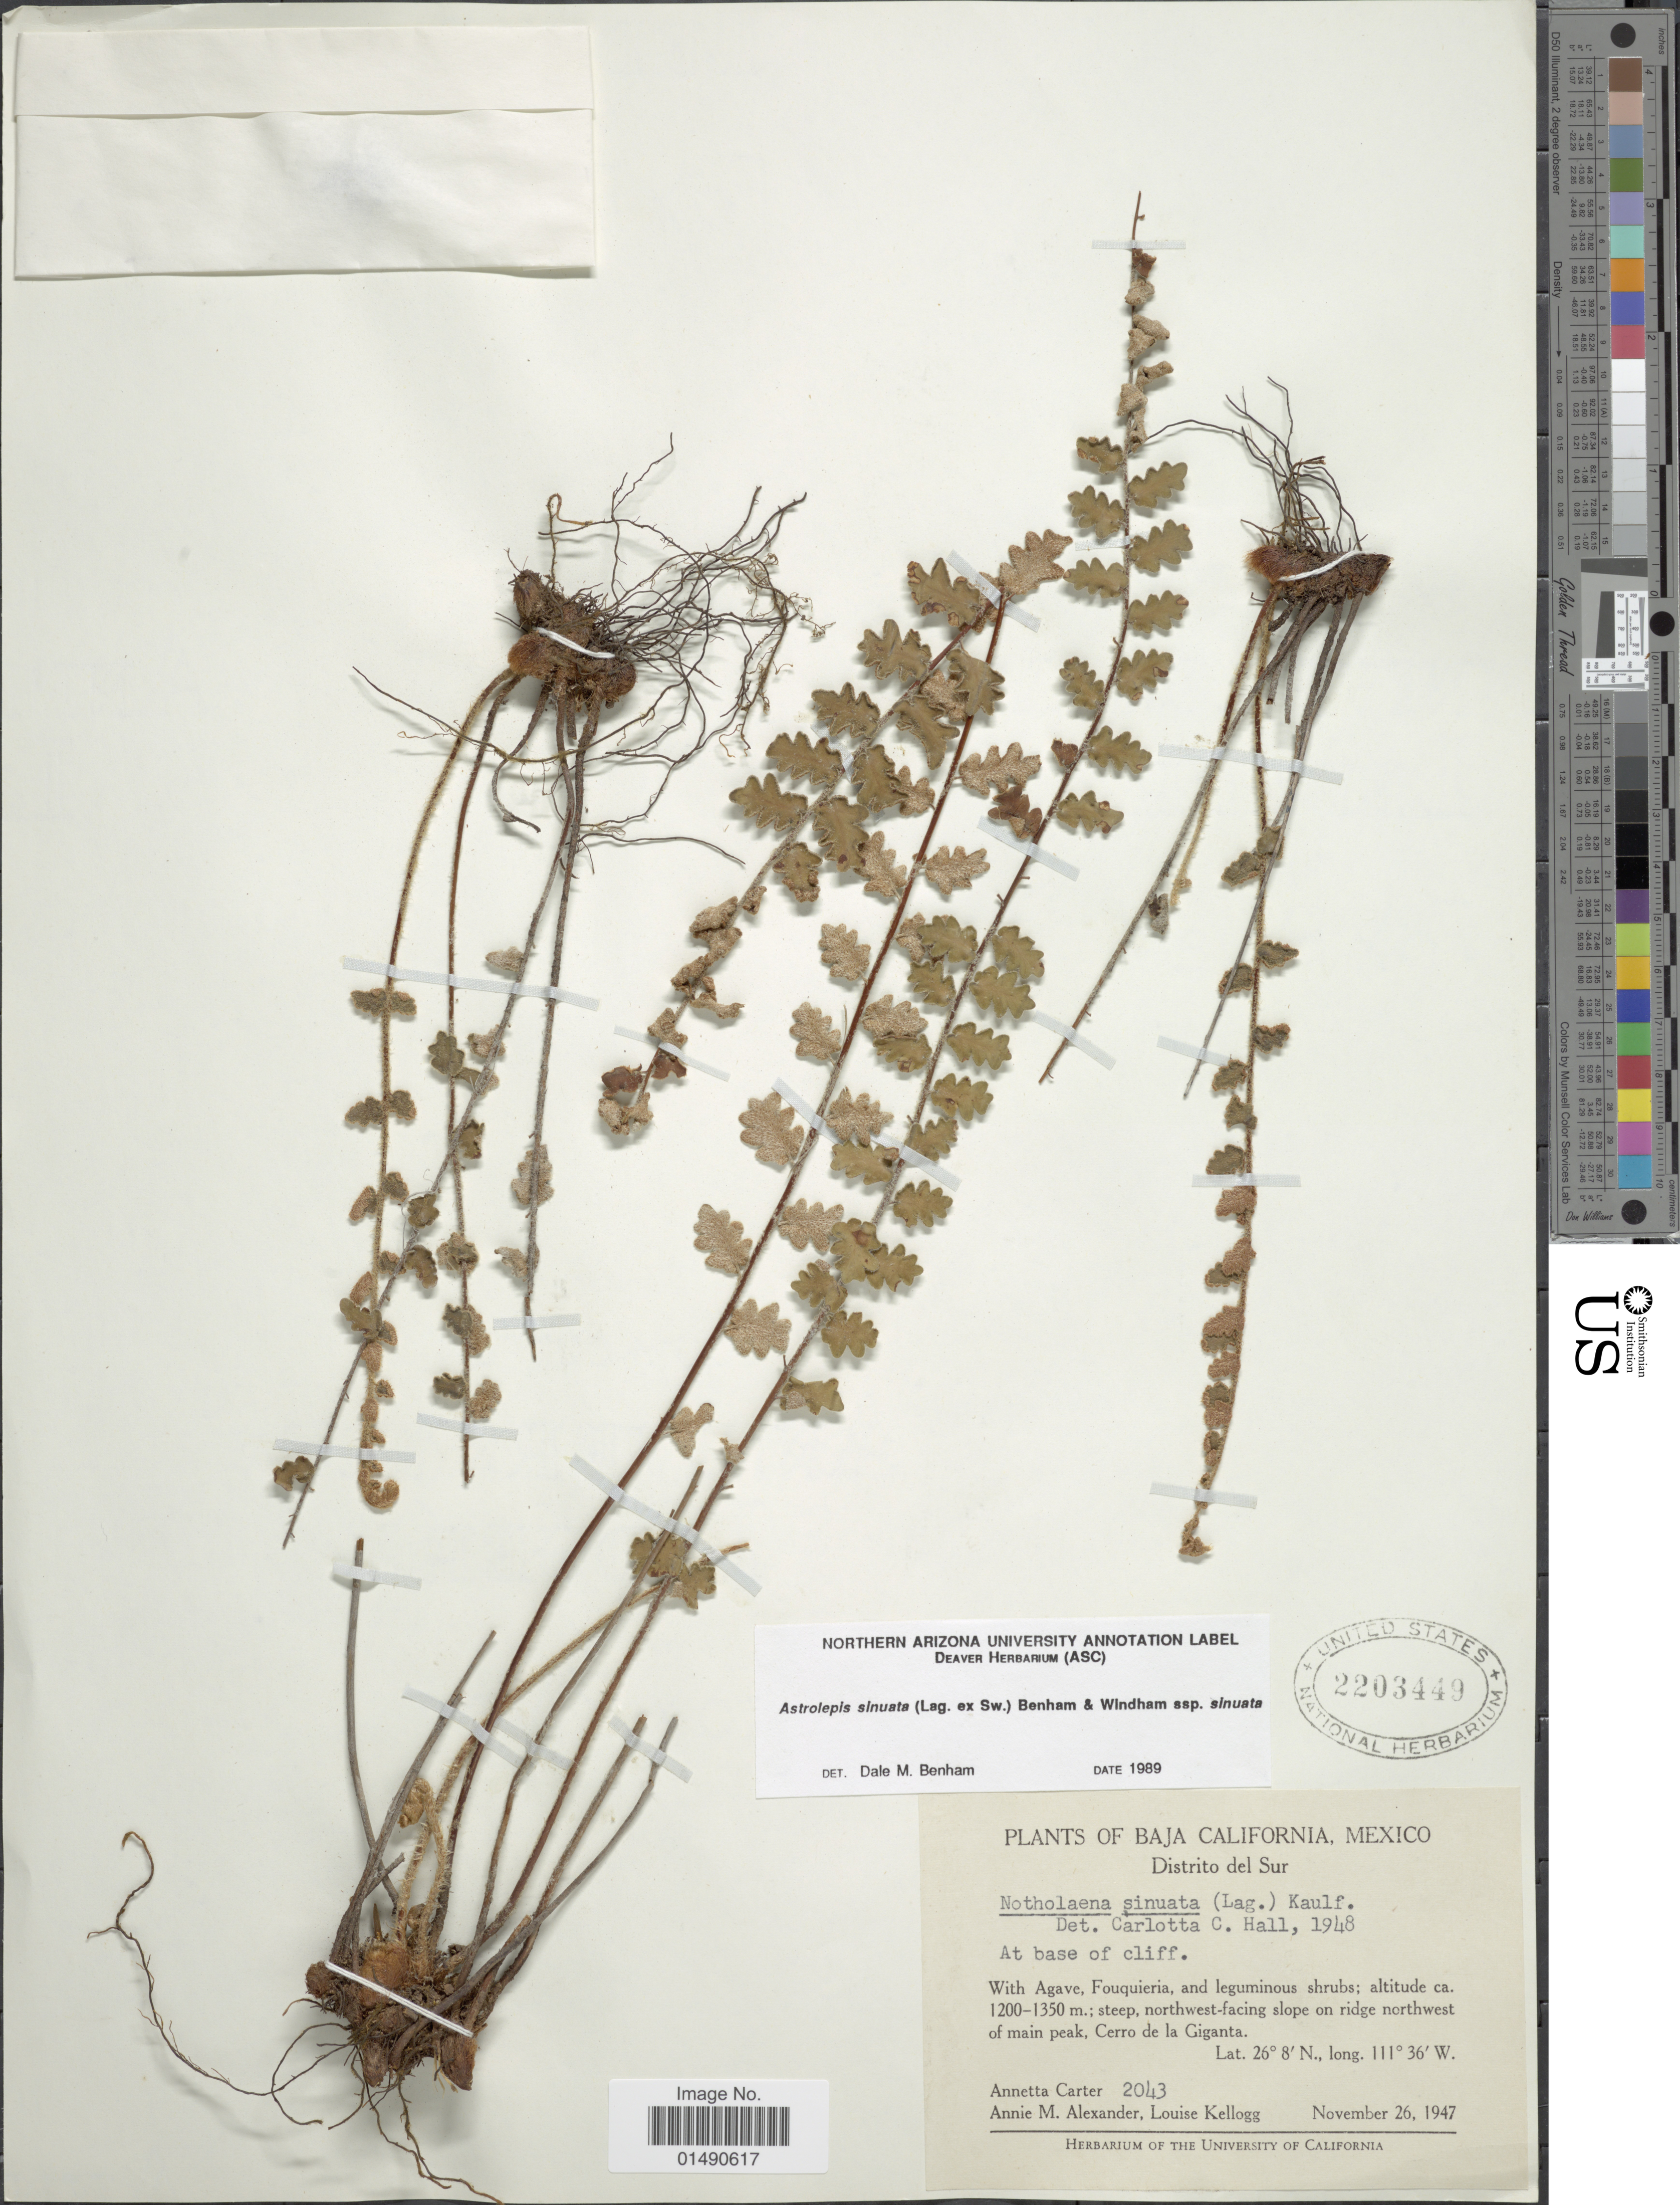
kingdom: Plantae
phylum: Tracheophyta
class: Polypodiopsida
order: Polypodiales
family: Pteridaceae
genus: Astrolepis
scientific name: Astrolepis sinuata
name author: (Lag. ex Sw.) D.M. Benham & Windham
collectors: A. Carter, A. M. Alexander & L. Kellogg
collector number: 2043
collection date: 1947-11-26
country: Mexico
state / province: Baja California Sur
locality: Distrito del Sur, steep, northwest-facing slope on ridge northwest of main peak, Cerro de la Giganta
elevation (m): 1200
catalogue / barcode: US 2203449